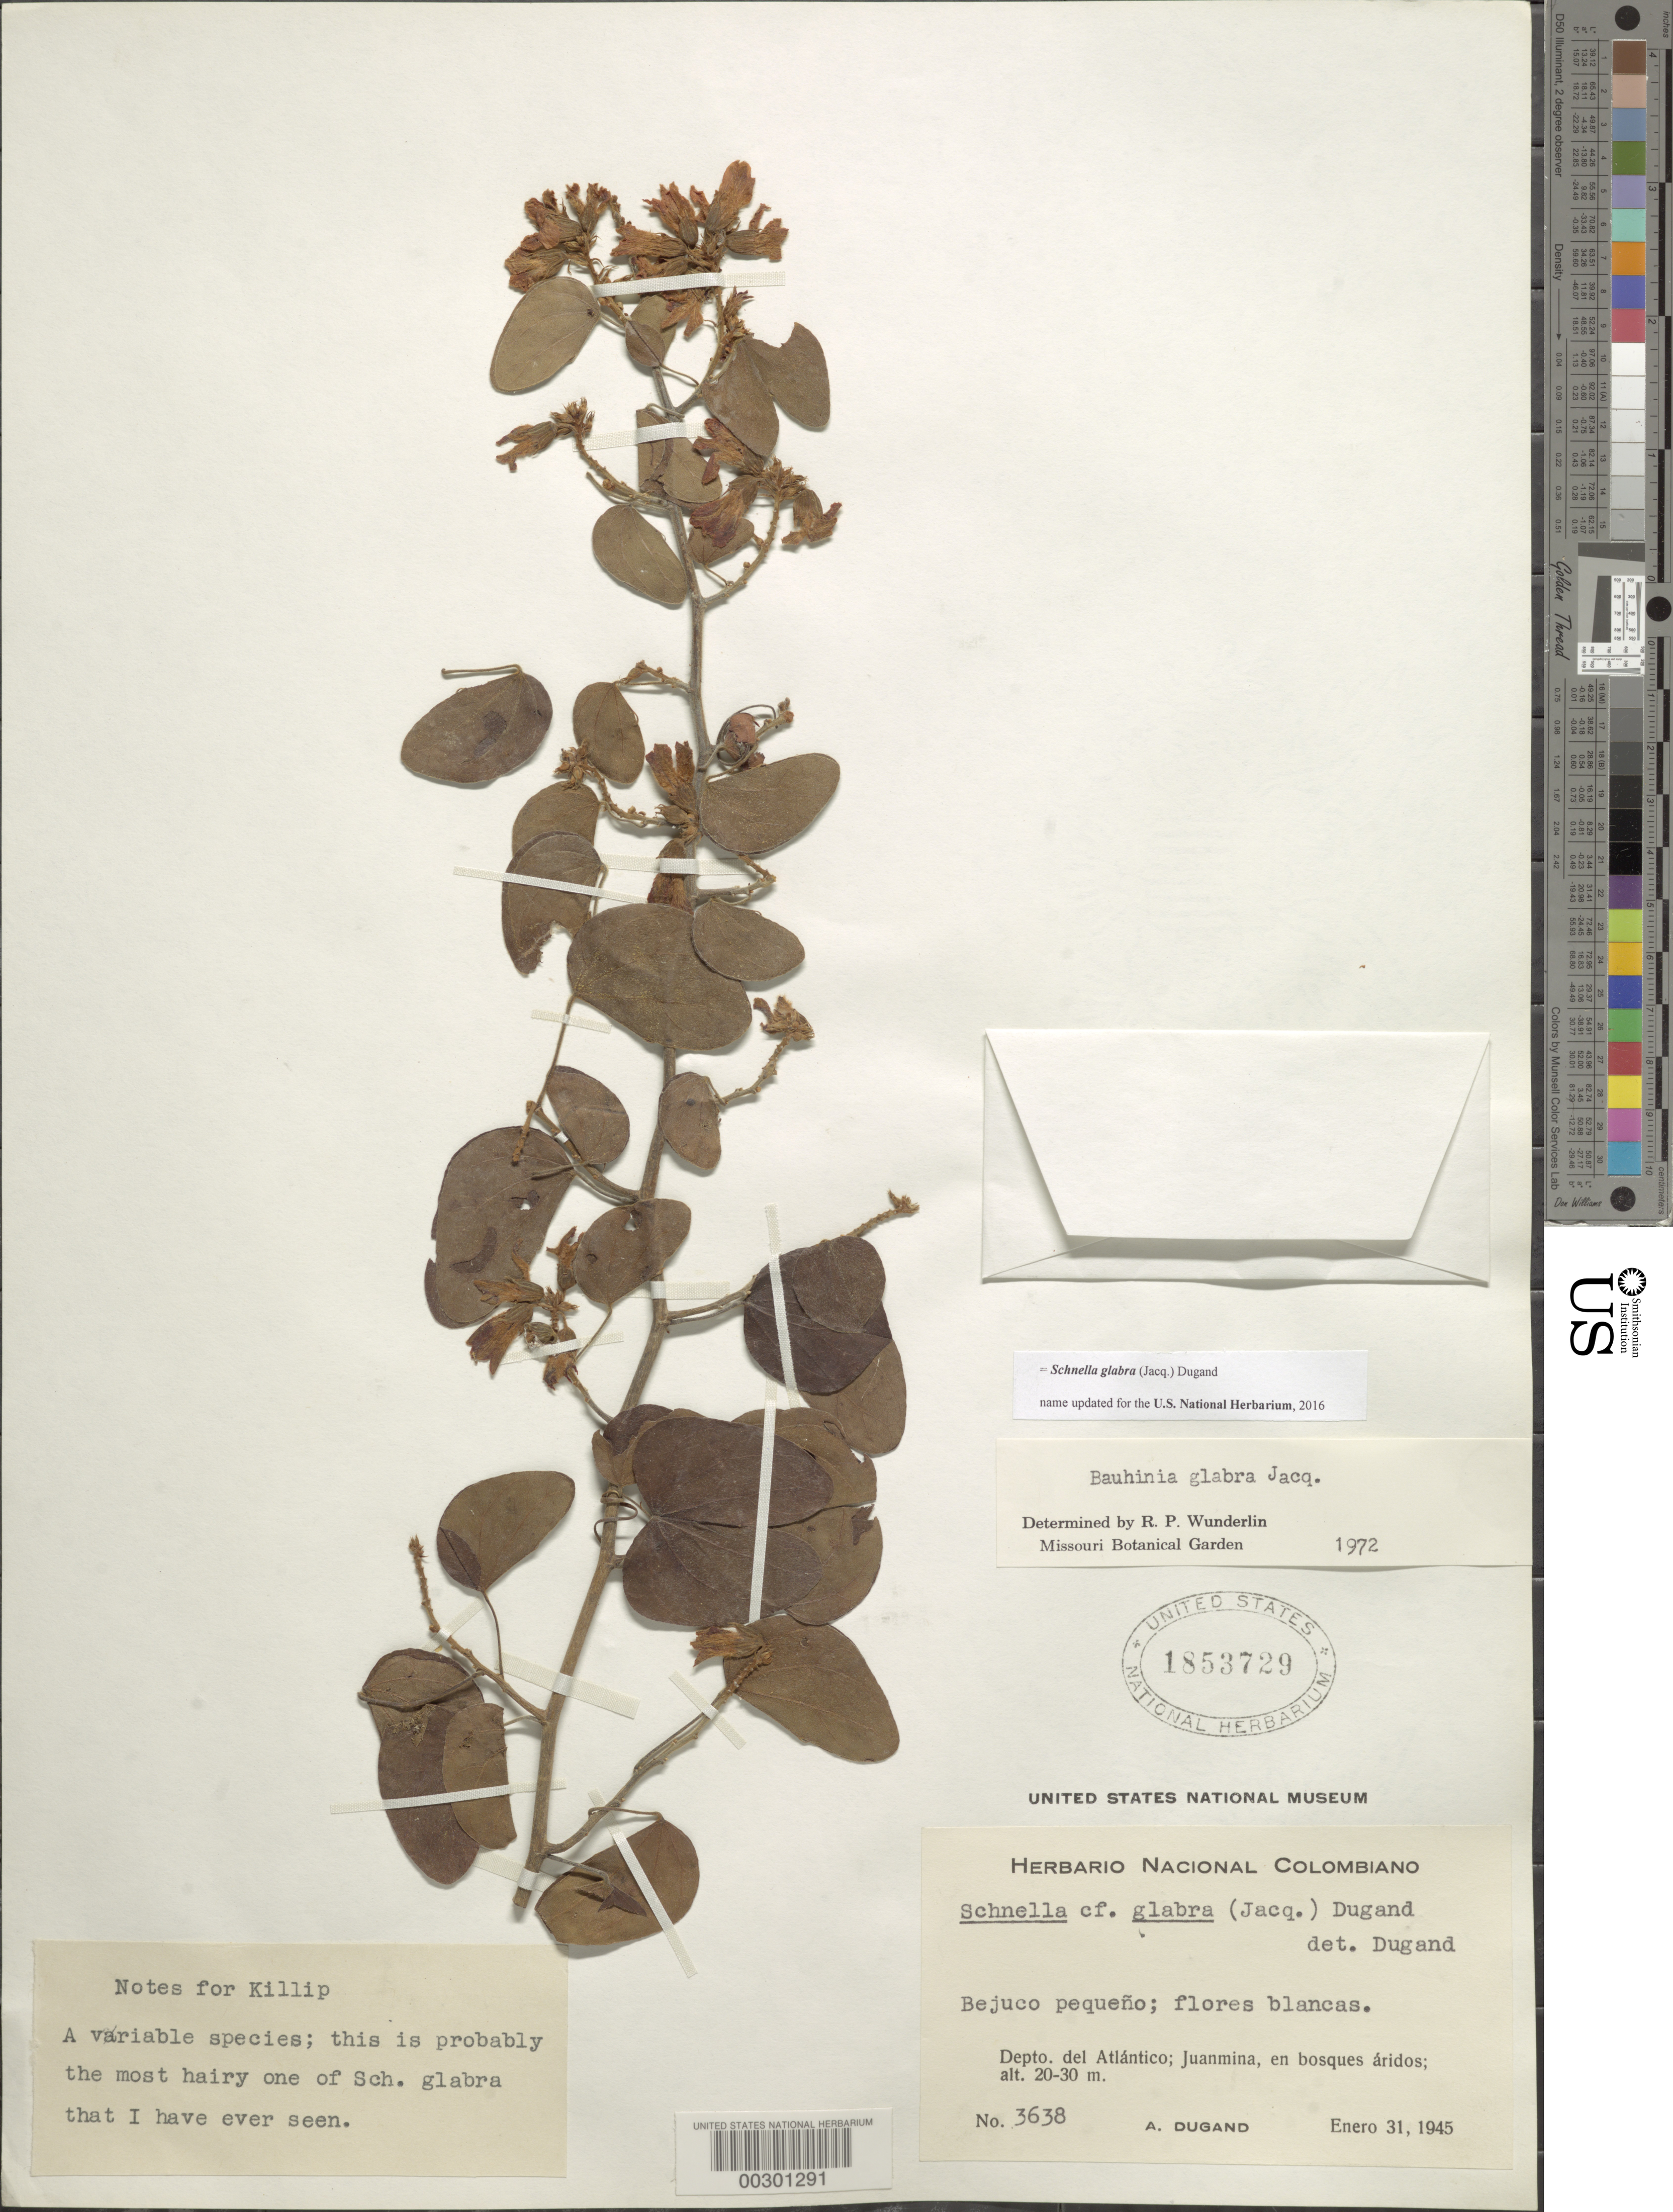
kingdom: Plantae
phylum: Tracheophyta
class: Magnoliopsida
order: Fabales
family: Fabaceae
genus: Schnella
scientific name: Schnella glabra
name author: (Jacq.) Dugand G.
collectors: A. Dugand G.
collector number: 3638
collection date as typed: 31 Jan 1945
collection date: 1945-01-31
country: Colombia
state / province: Atlántico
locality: Juan Mina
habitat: Dry forest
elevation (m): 20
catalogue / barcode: US 1853729